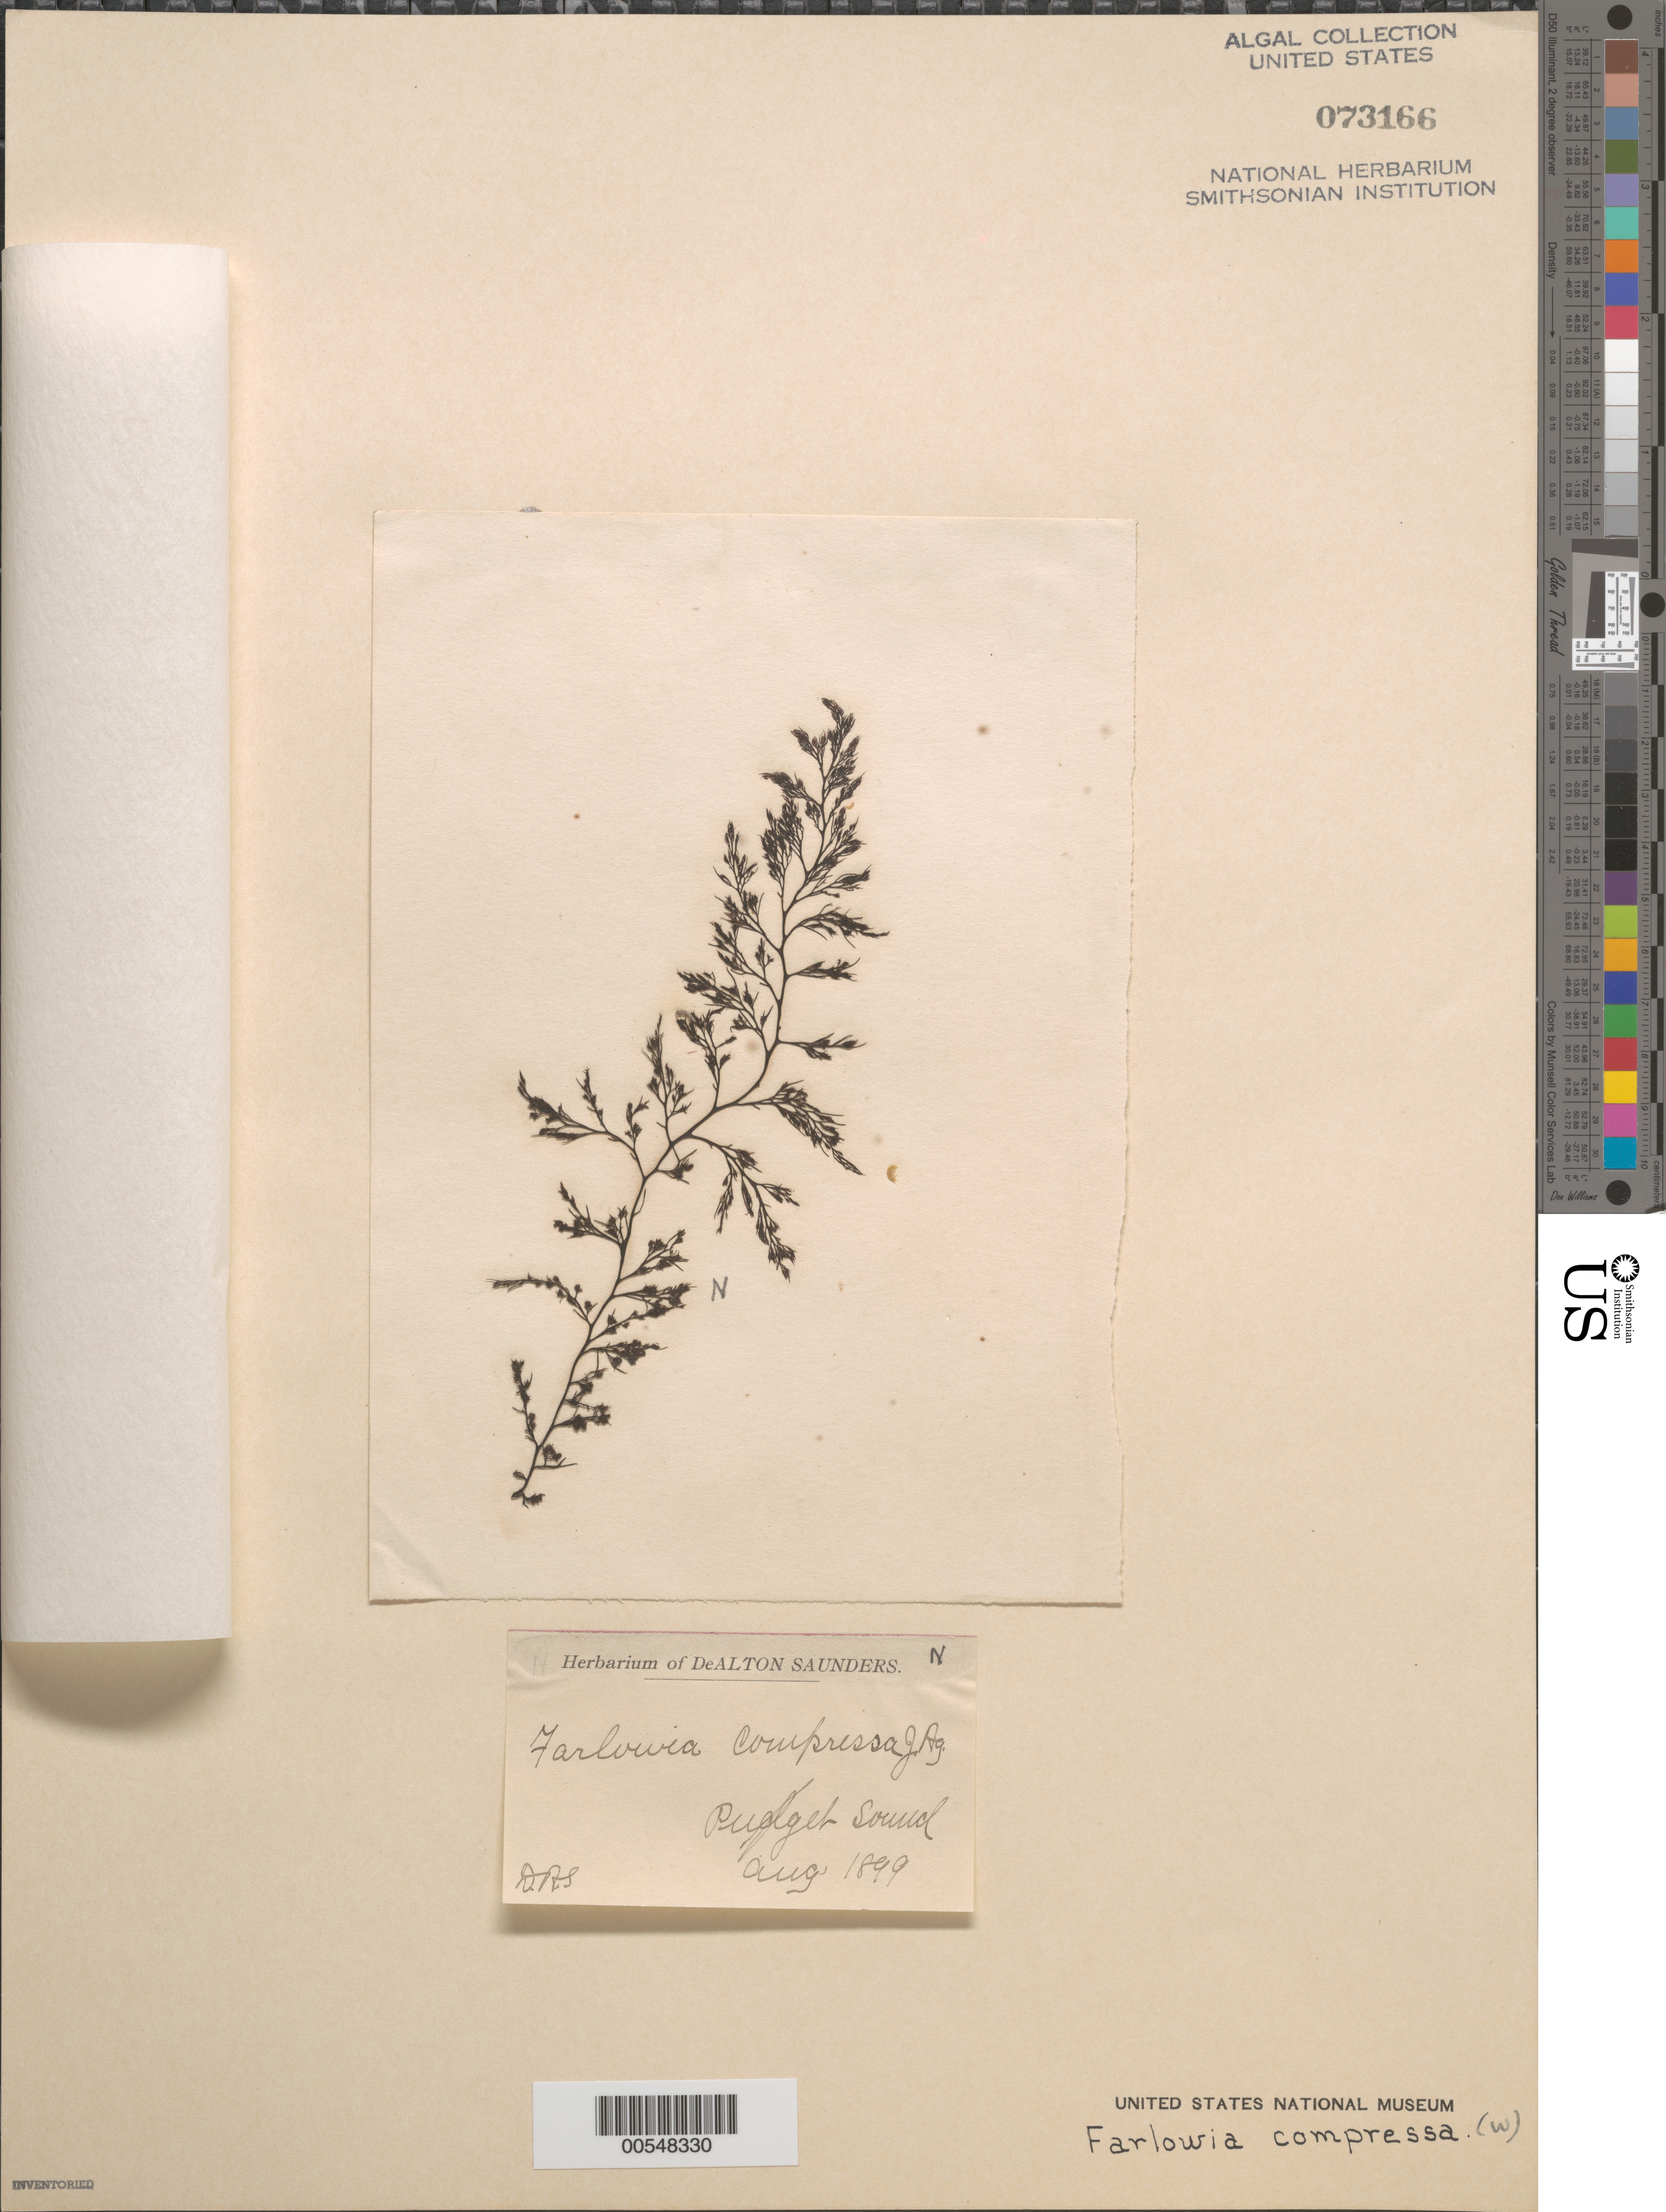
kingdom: Plantae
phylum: Rhodophyta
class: Florideophyceae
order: Gigartinales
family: Dumontiaceae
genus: Farlowia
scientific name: Farlowia compressa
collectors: D. Saunders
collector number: N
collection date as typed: Aug 1899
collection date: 1899-08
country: United States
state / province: Washington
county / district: King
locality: Puget Sound (Pudget Sound)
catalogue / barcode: US 73166